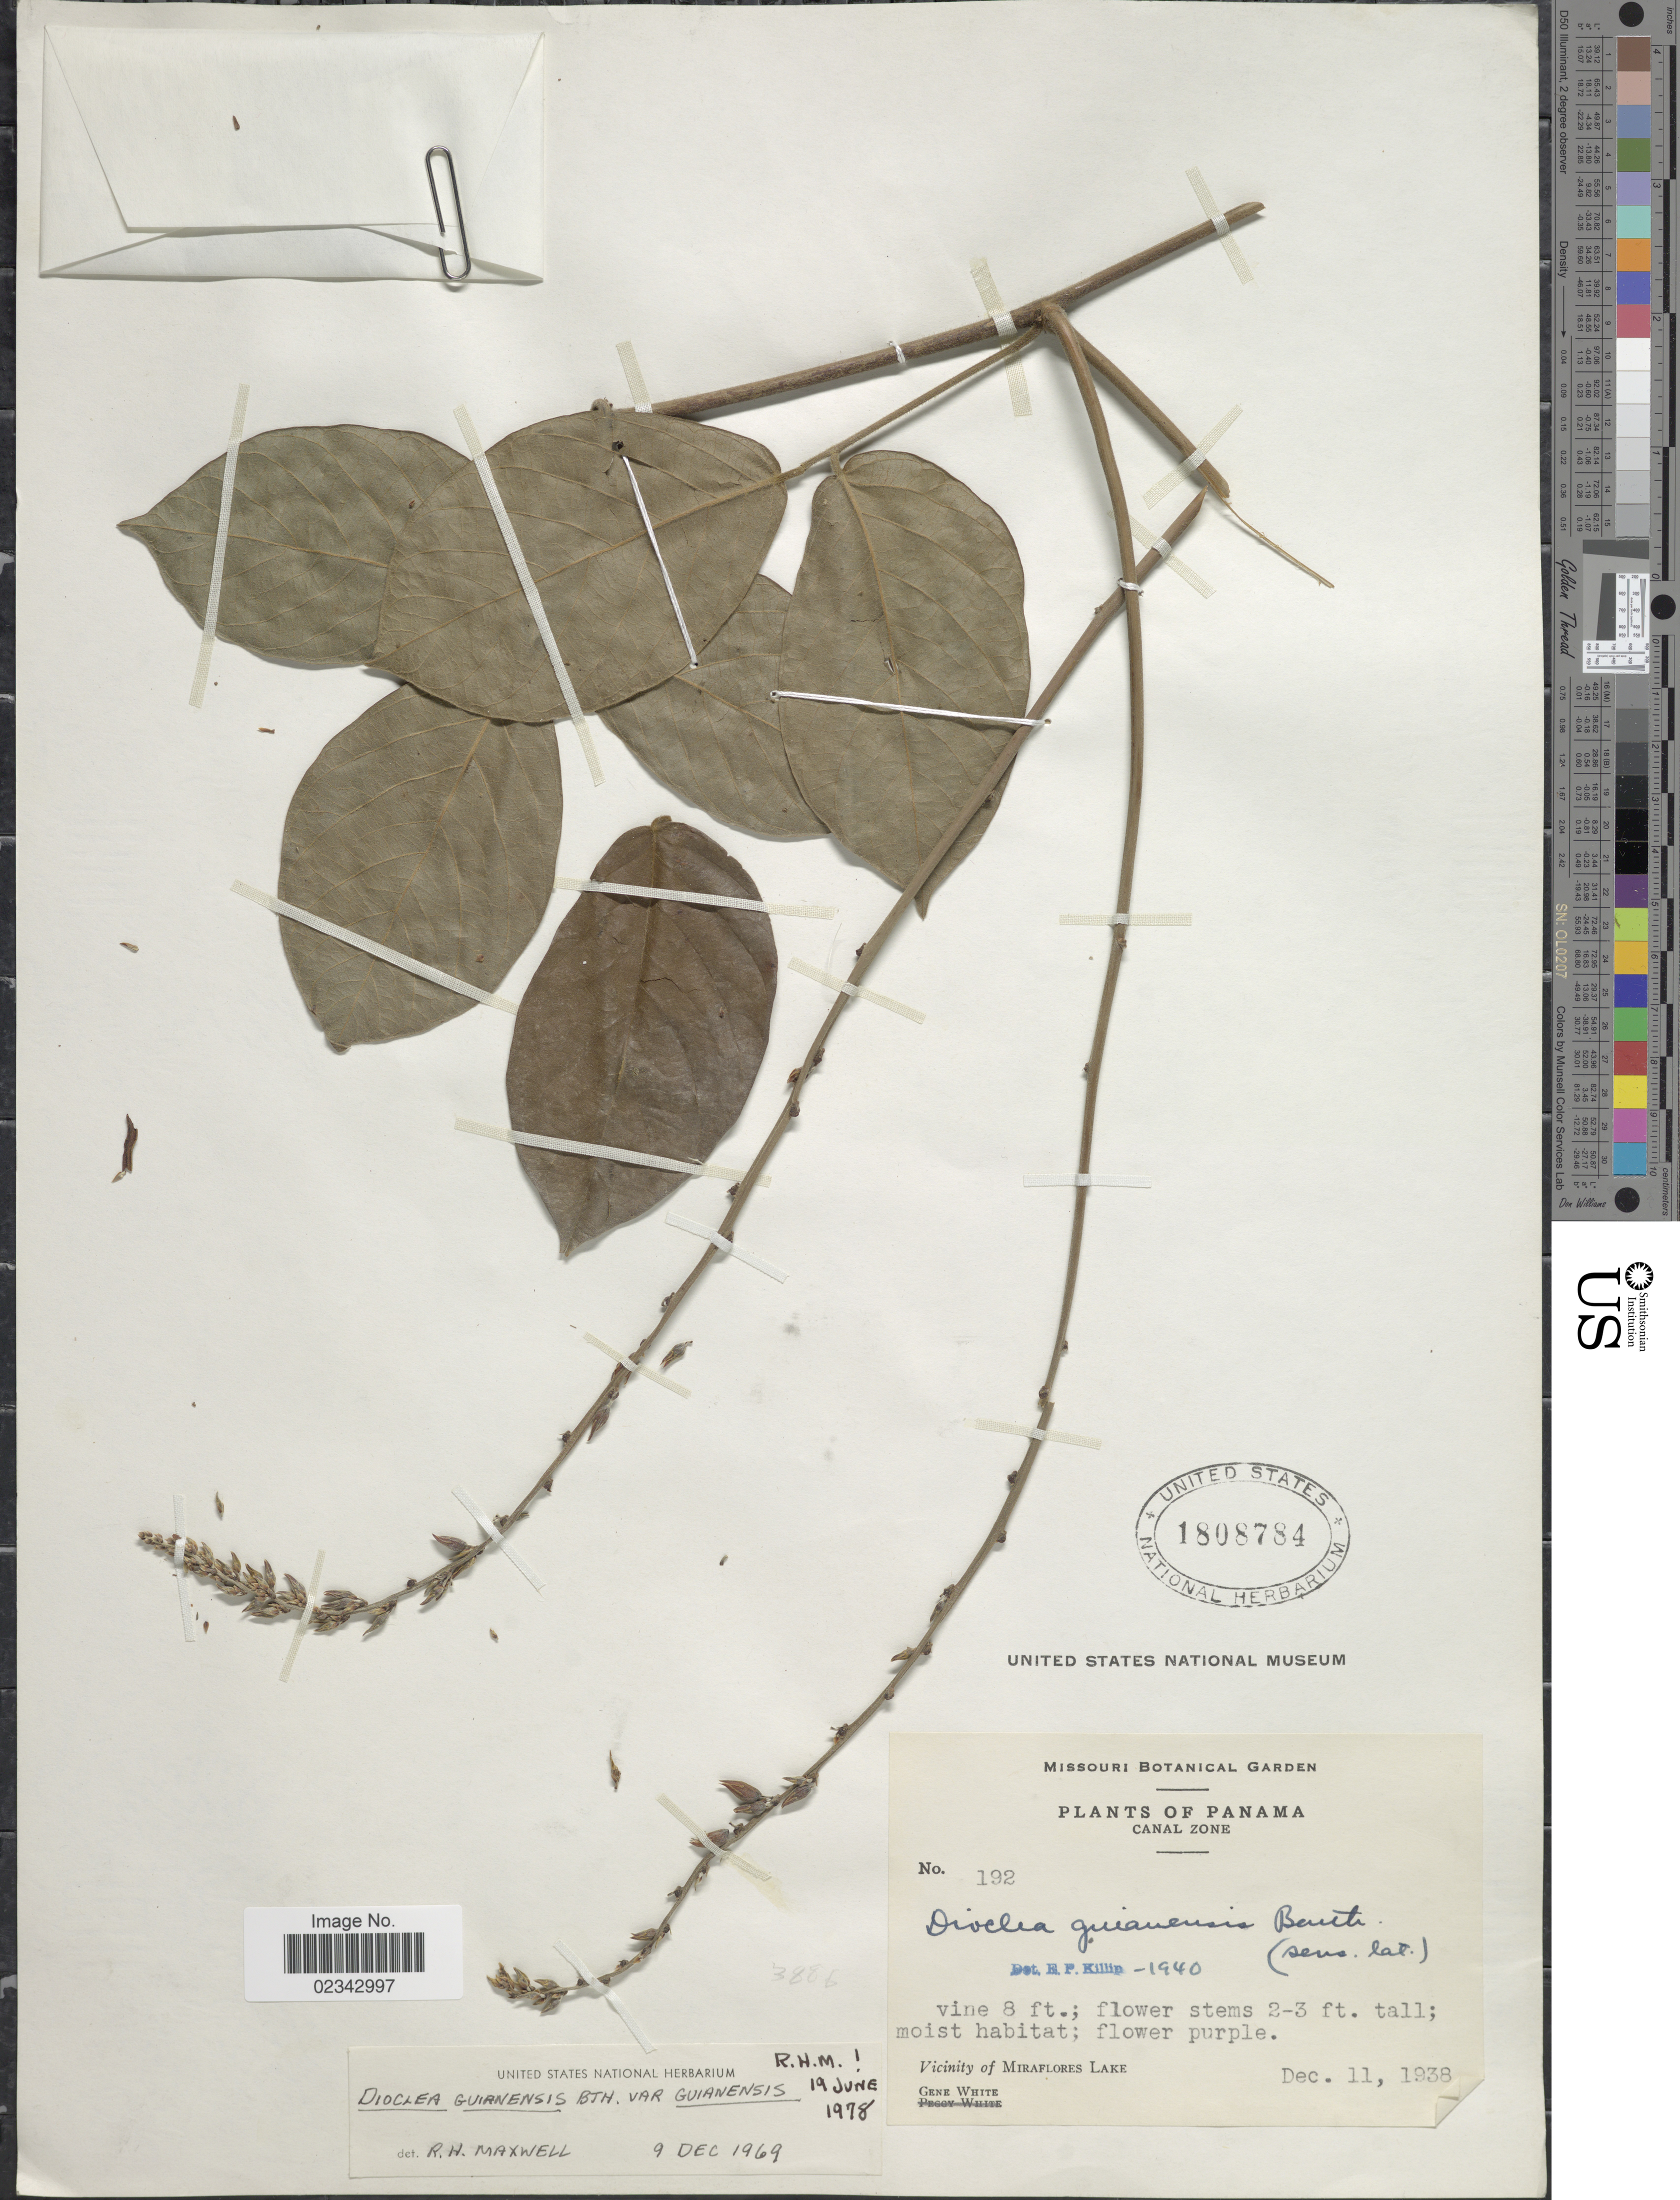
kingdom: Plantae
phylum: Tracheophyta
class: Magnoliopsida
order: Fabales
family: Fabaceae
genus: Dioclea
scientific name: Dioclea guianensis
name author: Benth.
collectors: G. White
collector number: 192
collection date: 1938-12-11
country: Panama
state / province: Panamá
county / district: Canal Zone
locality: Canal Zone, Vicinity of Miraflores Lake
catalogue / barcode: US 1808784